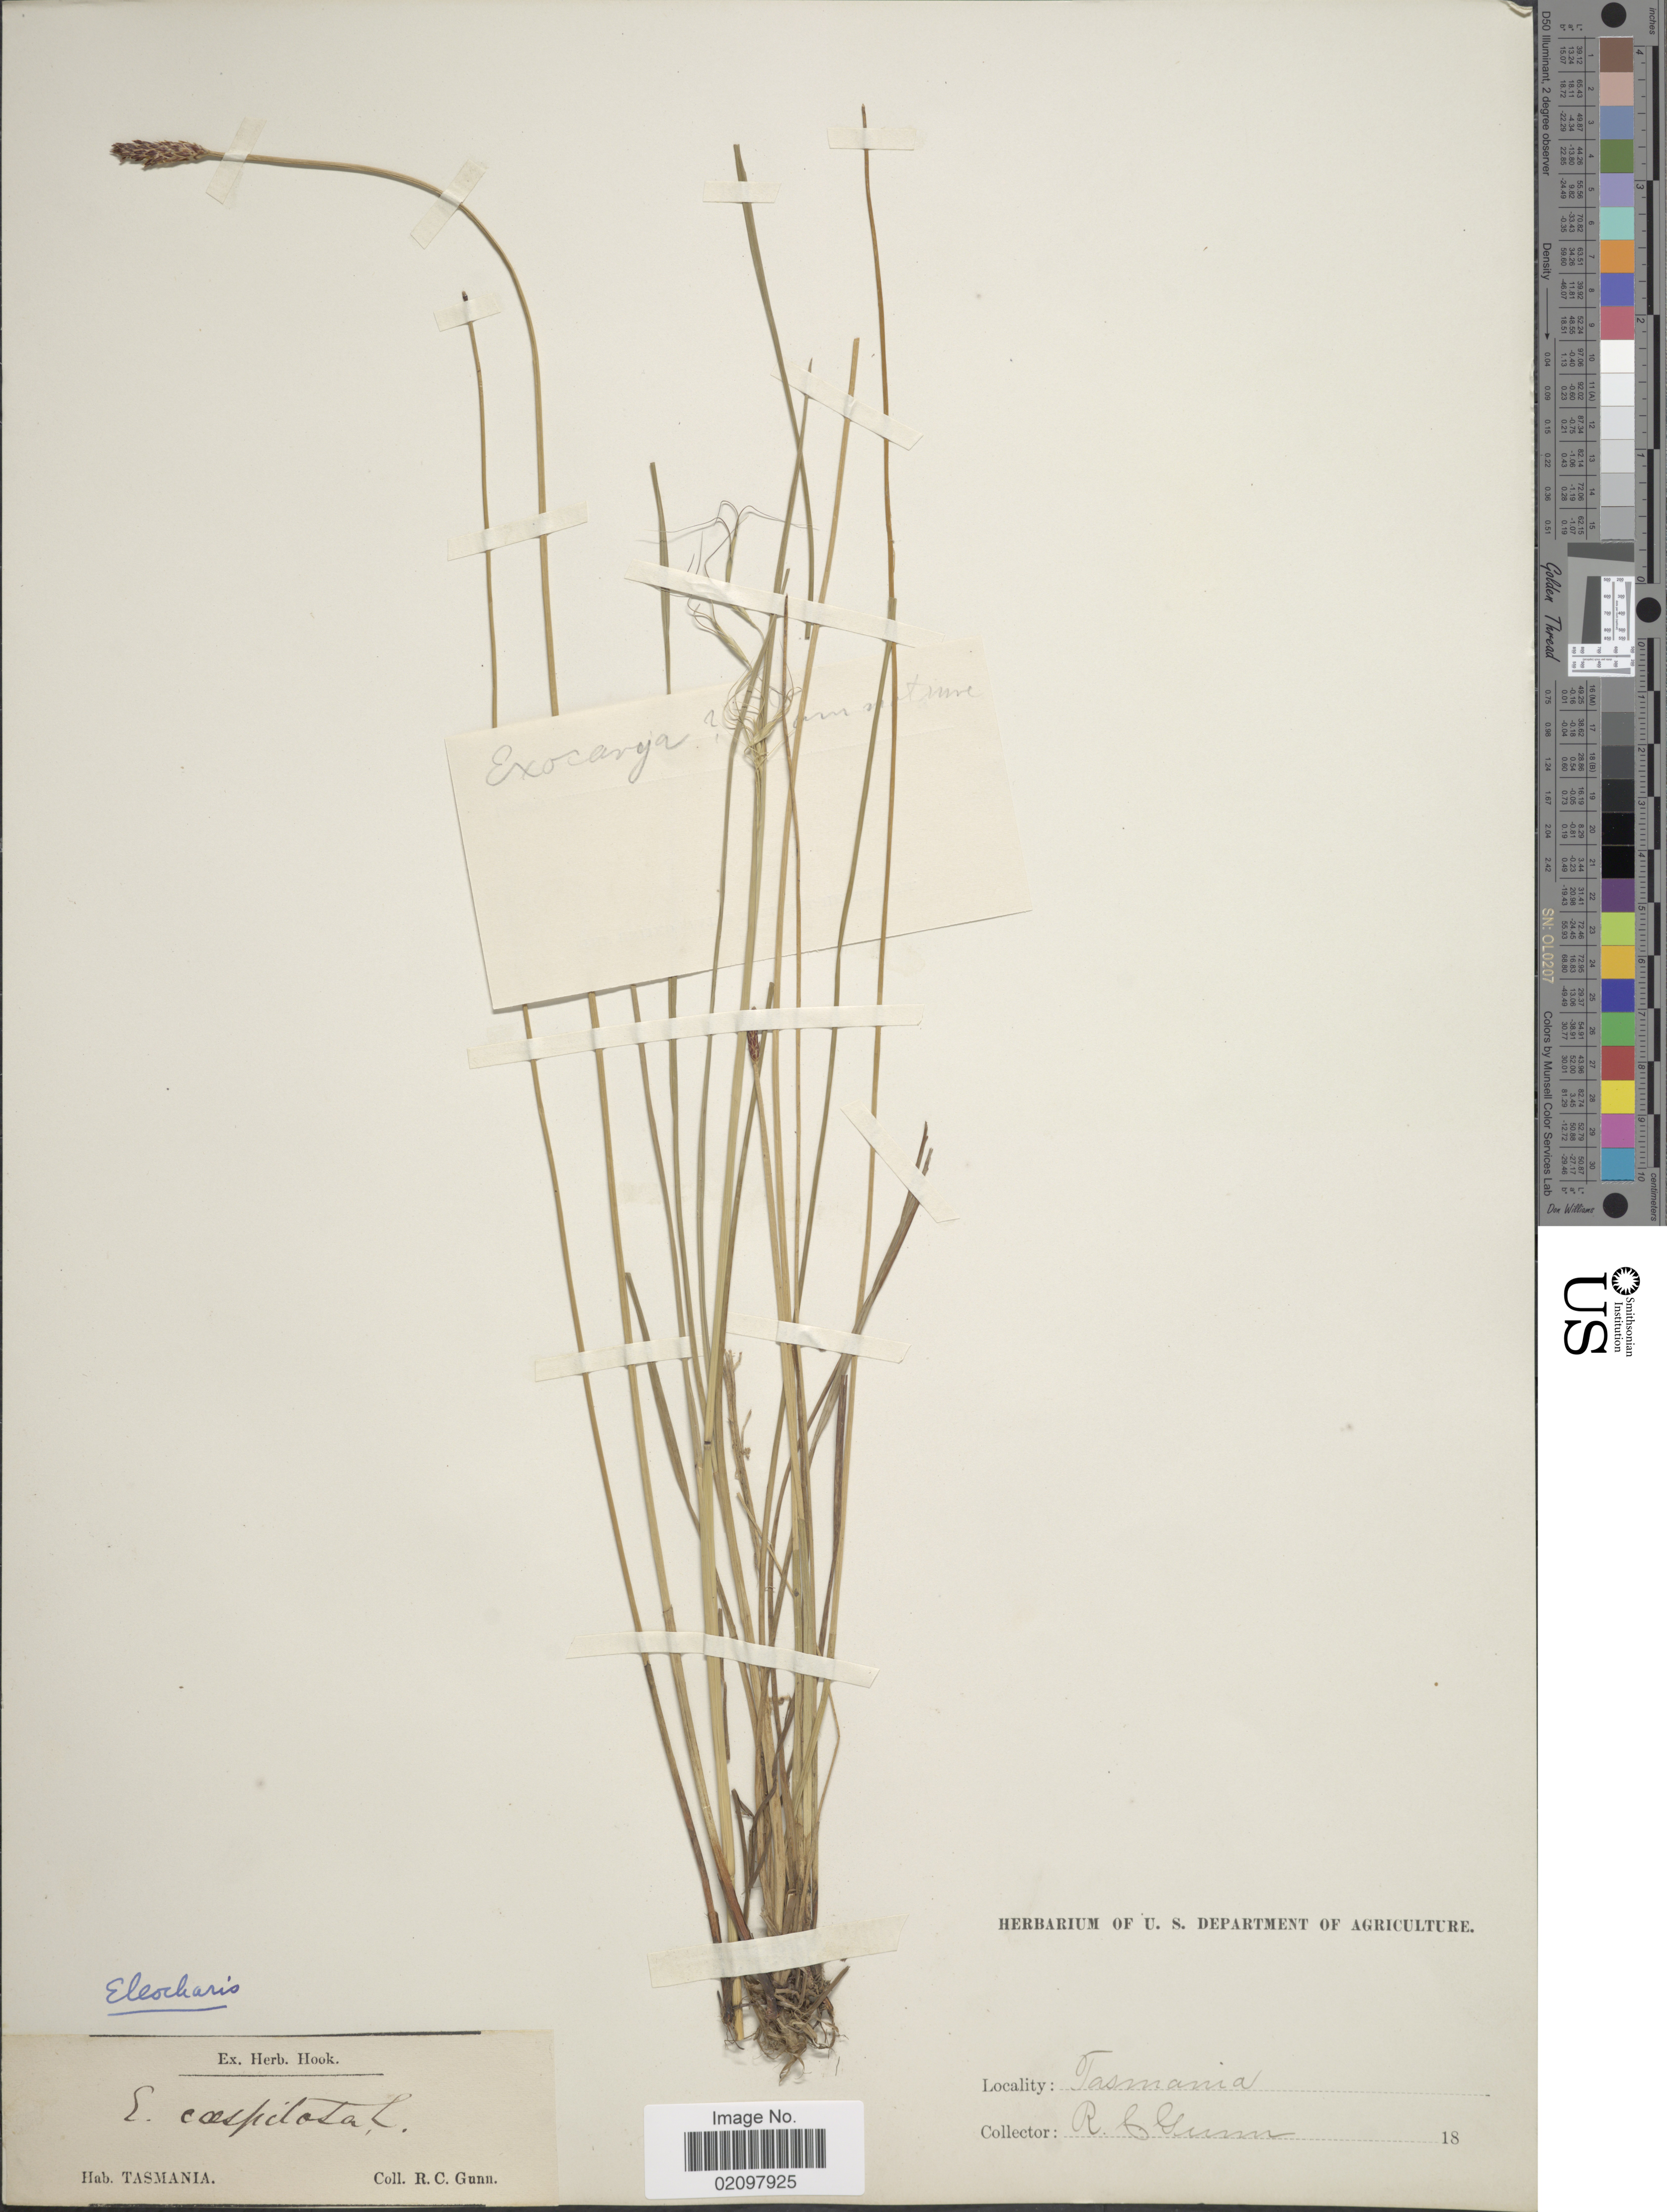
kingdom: Plantae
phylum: Tracheophyta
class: Liliopsida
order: Poales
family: Cyperaceae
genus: Eleocharis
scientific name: Eleocharis acuta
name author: R. Br.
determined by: Strong, Mark T., (BOT), Smithsonian Institution - National Museum of Natural History (UNITED STATES)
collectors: R. Gunn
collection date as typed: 18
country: Australia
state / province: Tasmania